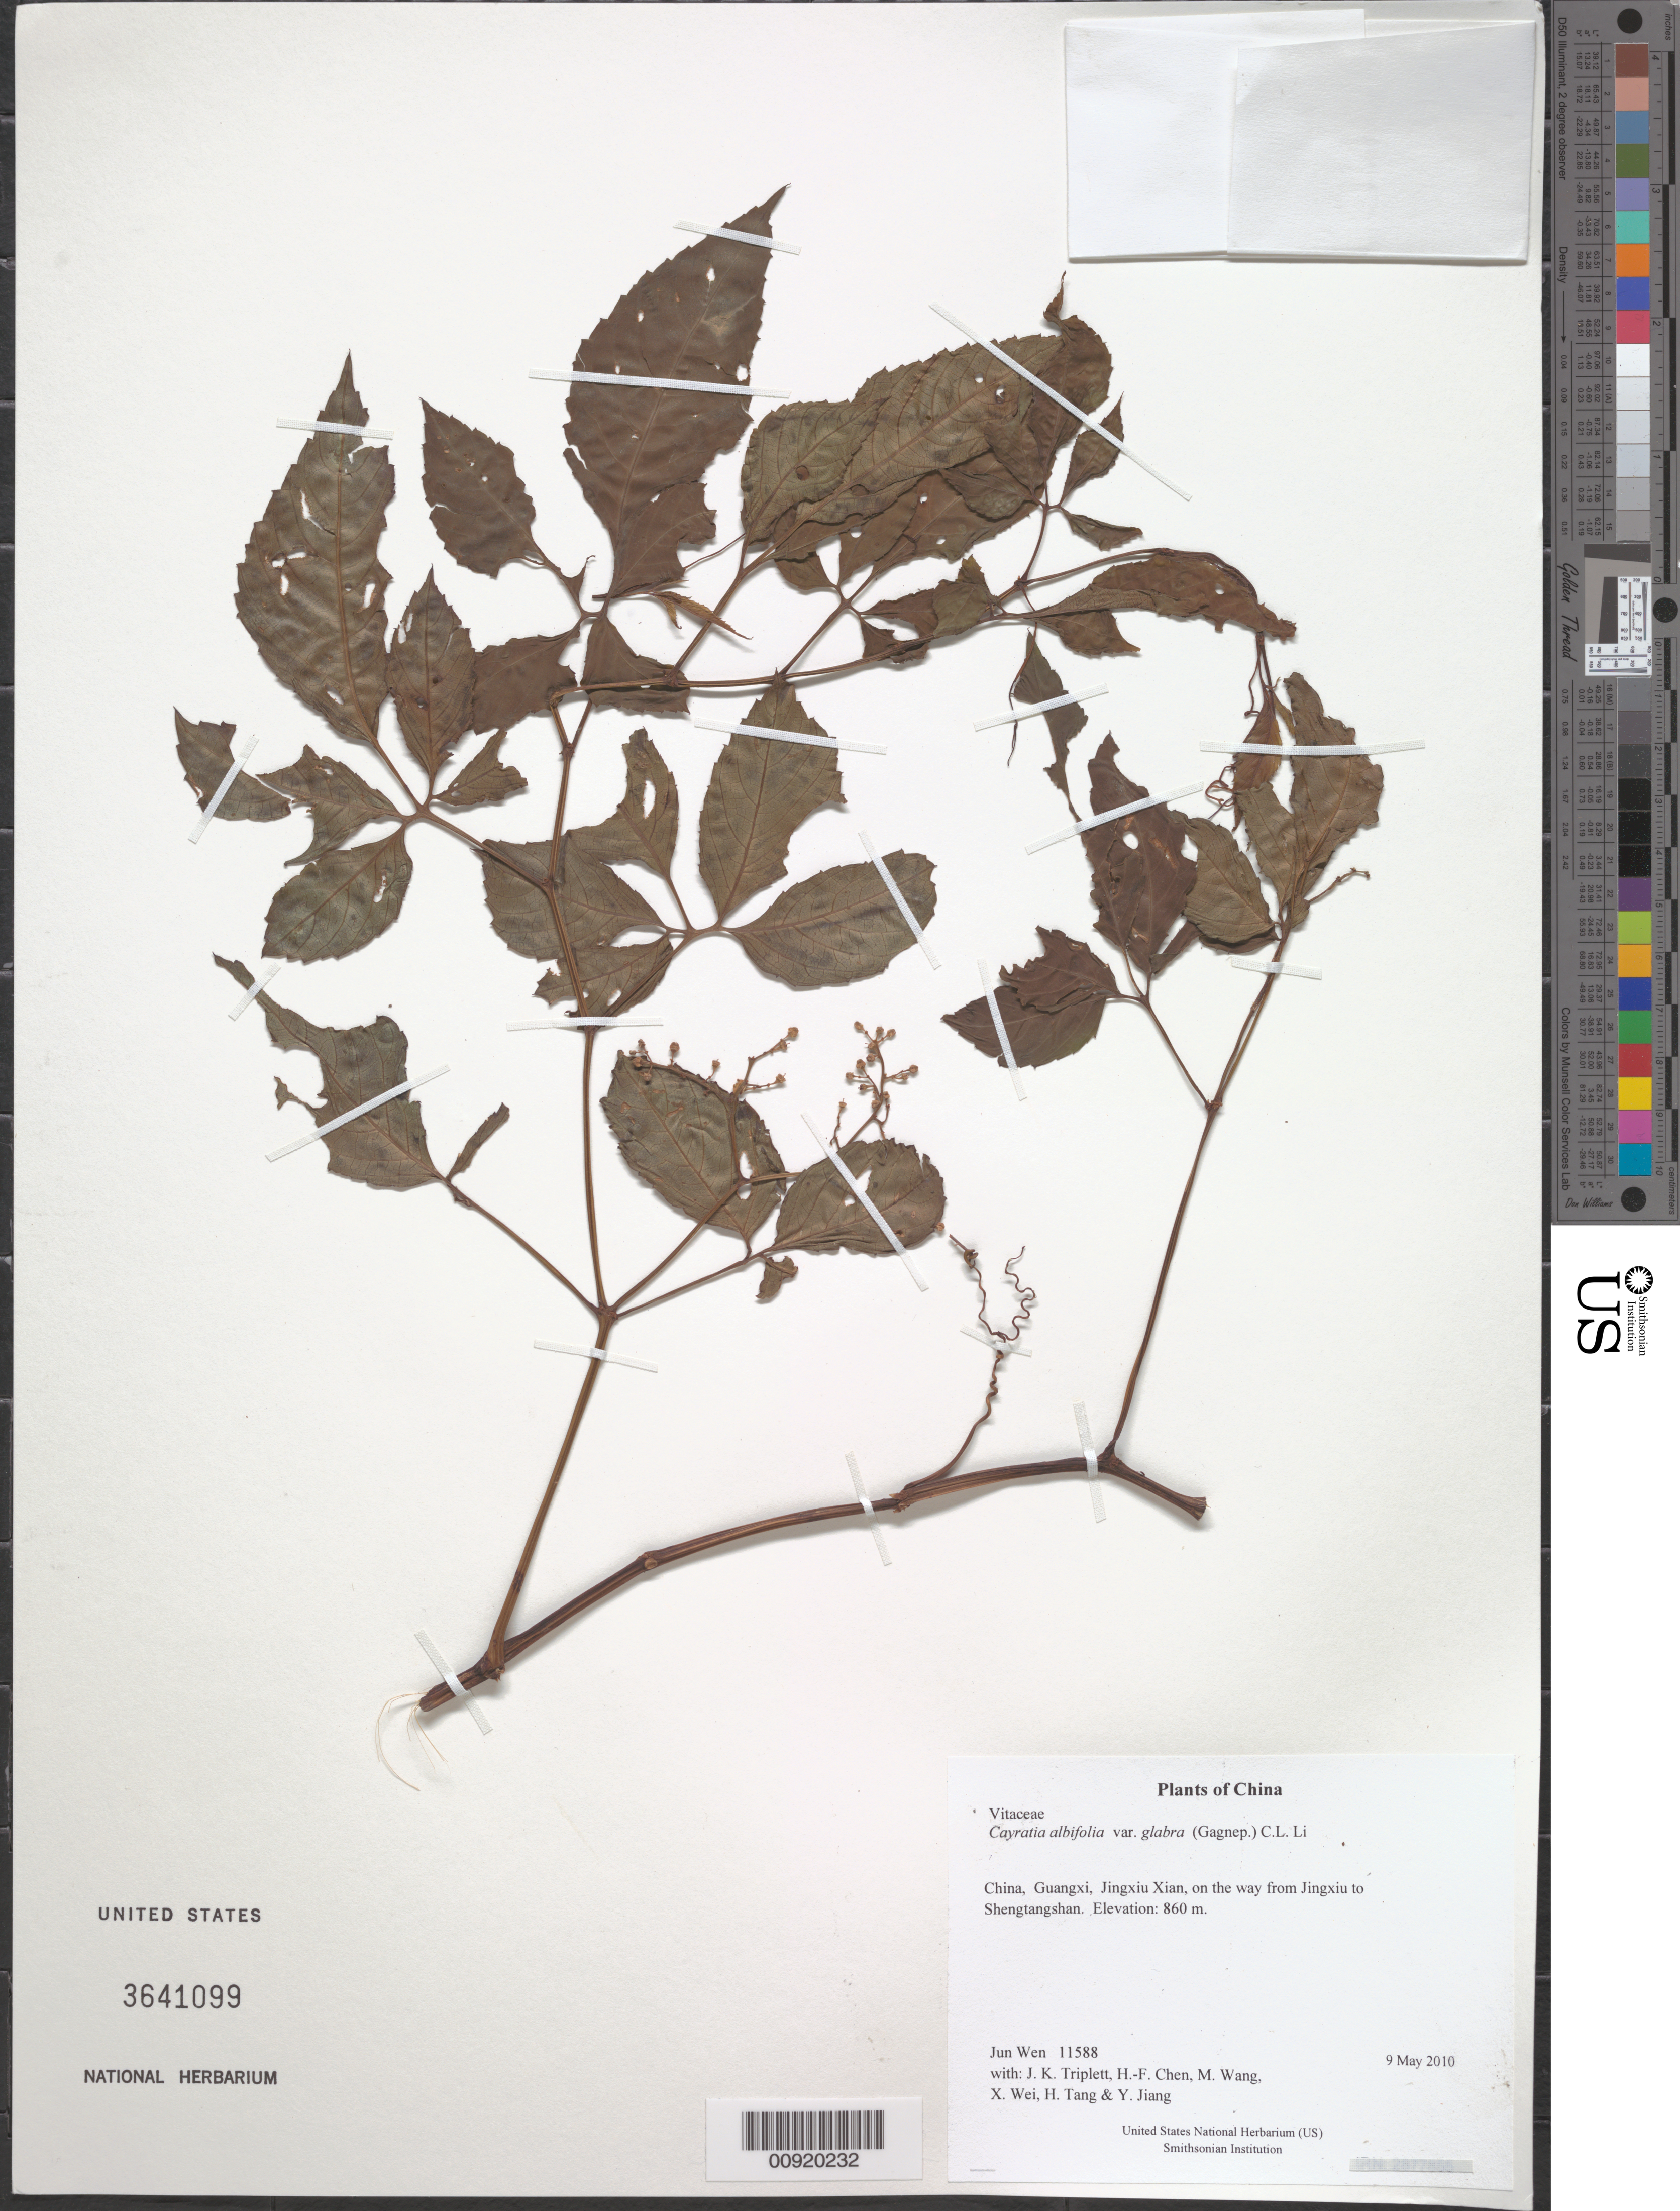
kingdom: Plantae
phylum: Tracheophyta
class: Magnoliopsida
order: Vitales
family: Vitaceae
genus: Cayratia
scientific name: Cayratia albifolia var. glabra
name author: (Gagnep.) C.L. Li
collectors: J. Wen, J. K. Triplett, H.-F. Chen, M. Wang, X. Wei, H. Tang & Y. Jiang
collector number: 11588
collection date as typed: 9 May 2010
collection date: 2010-05-09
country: China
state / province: Guangxi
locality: Jingxiu Xian, on the way from Jingxiu to Shengtangshan.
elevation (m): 860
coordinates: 24 07.687 N, 110 08.883 E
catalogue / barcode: US 3641099